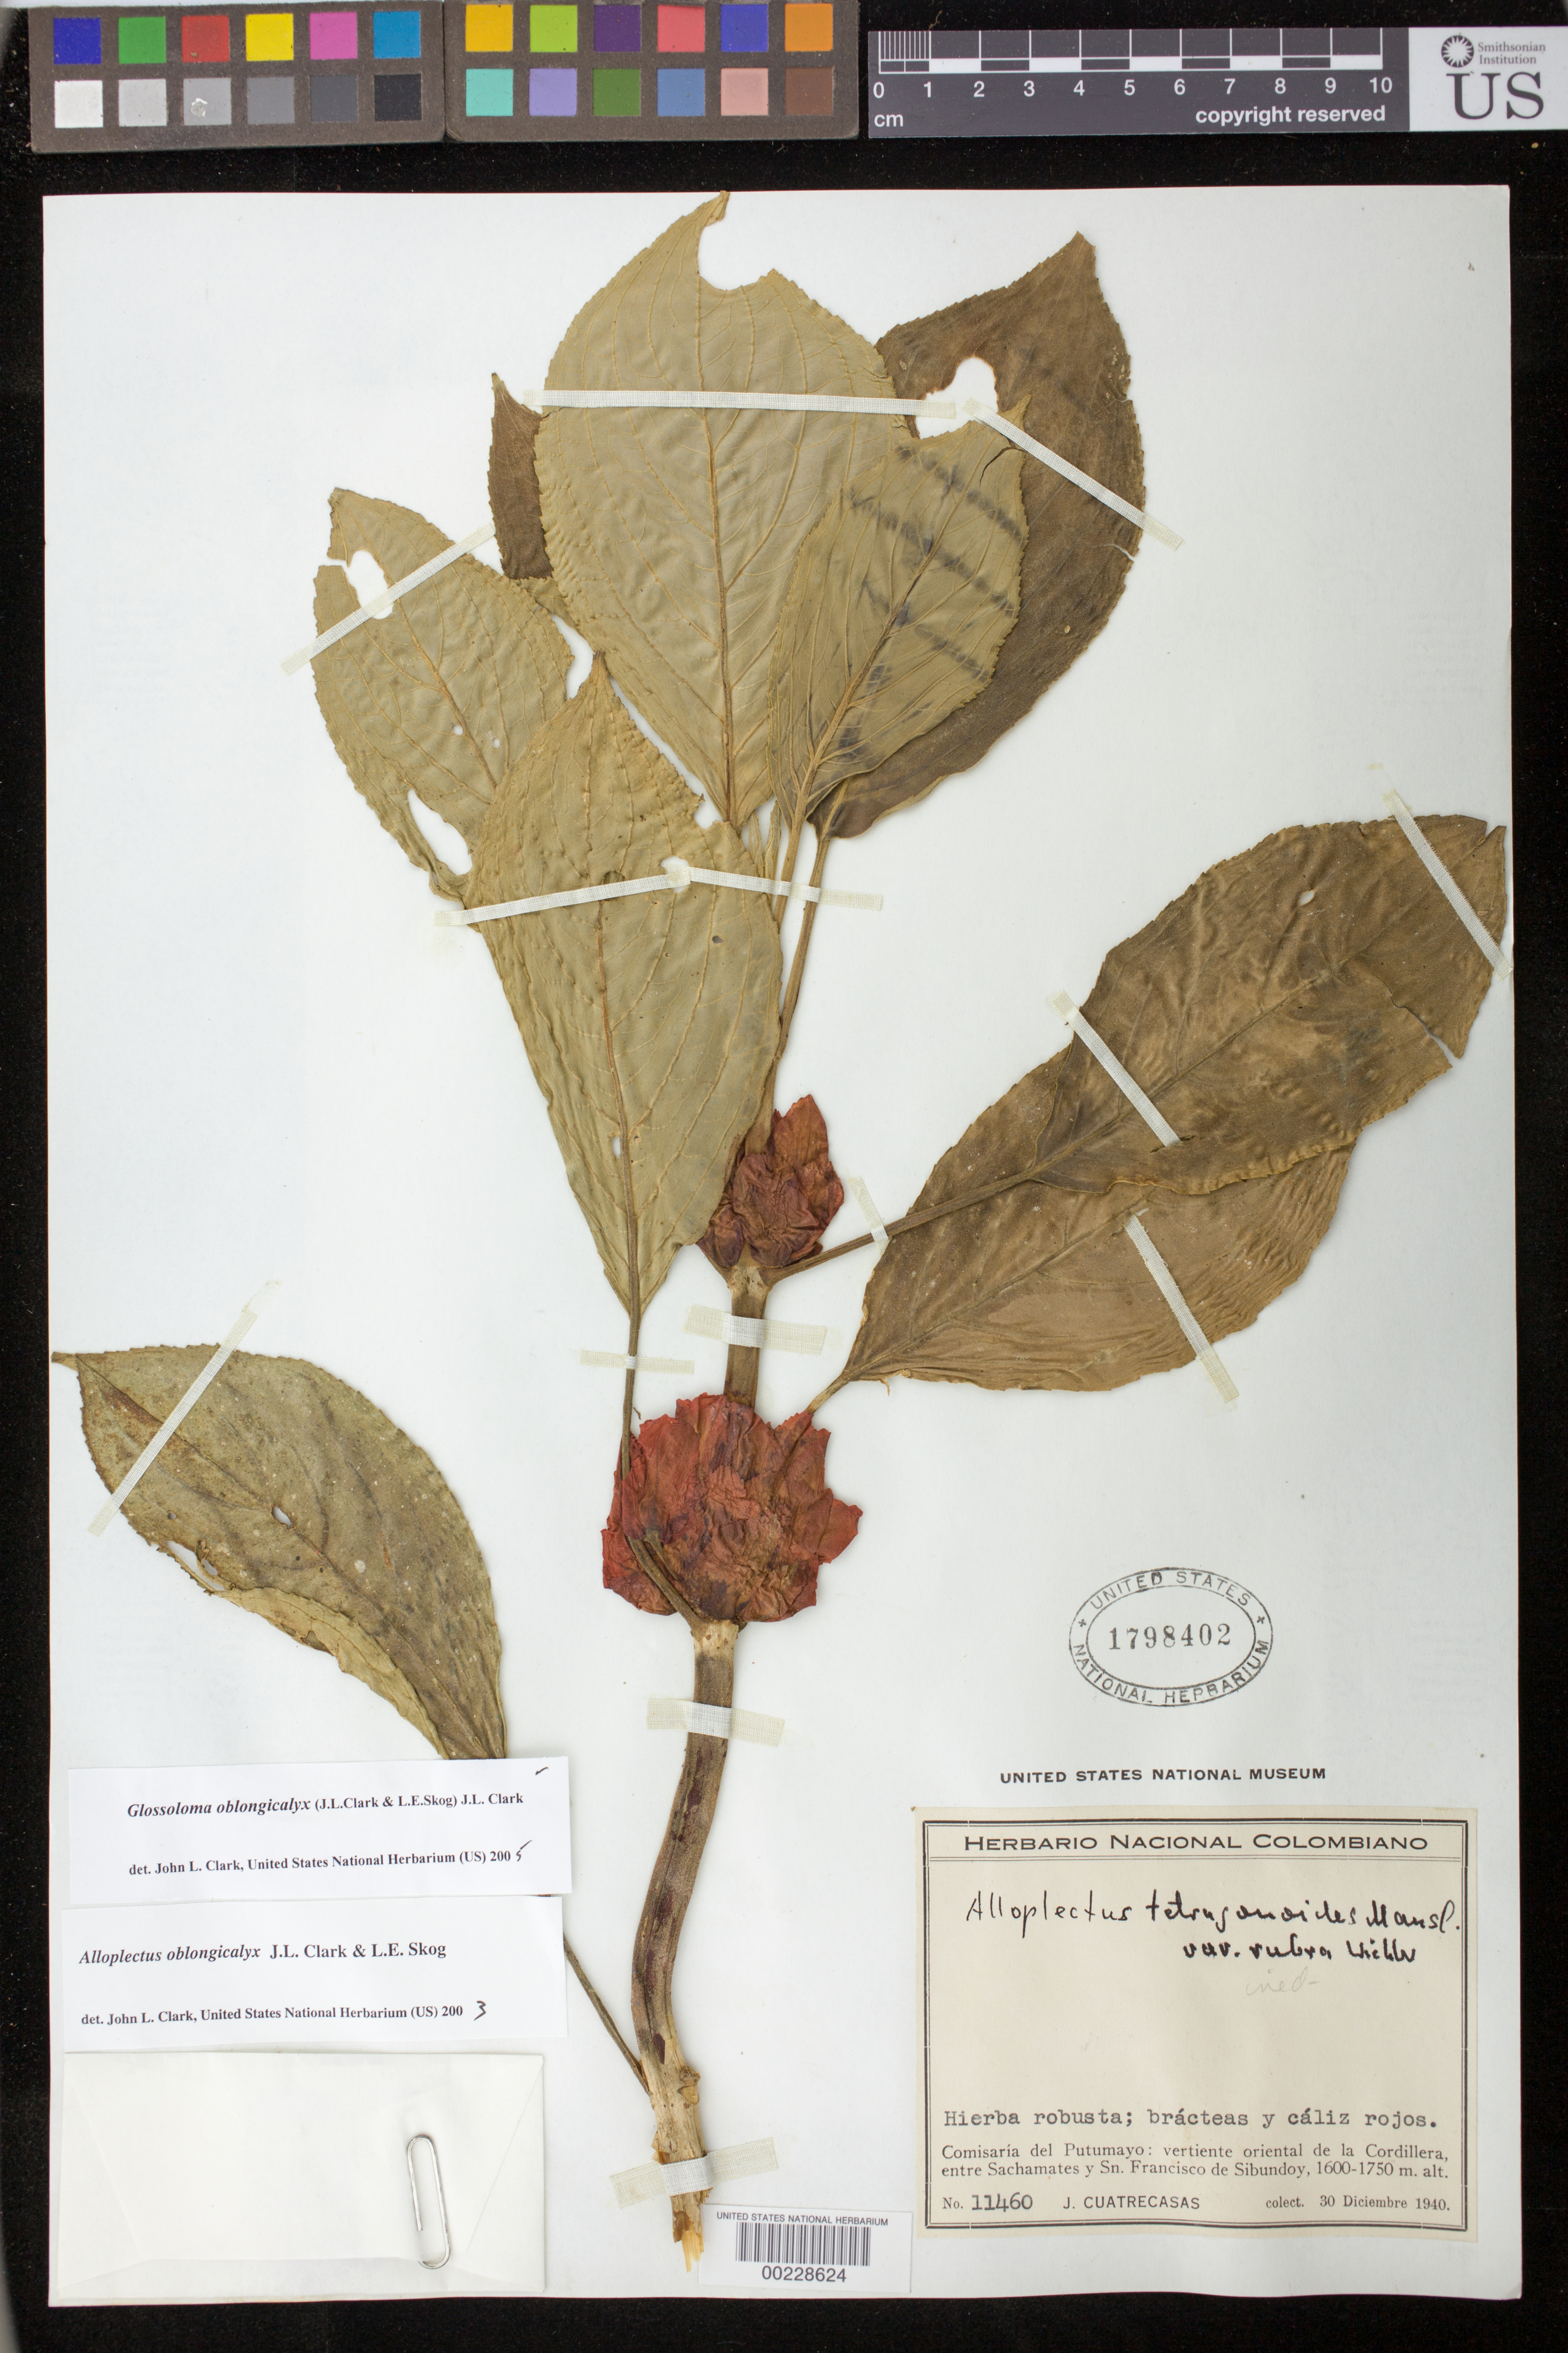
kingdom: Plantae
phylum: Tracheophyta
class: Magnoliopsida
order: Lamiales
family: Gesneriaceae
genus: Glossoloma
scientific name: Glossoloma oblongicalyx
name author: (J.L. Clark & L.E. Skog) J.L. Clark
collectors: J. Cuatrecasas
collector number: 11460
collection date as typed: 30 Dec 1940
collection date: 1940-12-30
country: Colombia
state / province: Putumayo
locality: Vertiente oriental de la Cordillera, entre Sachamates y San Francisco de Sibundoy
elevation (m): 1600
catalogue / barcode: US 1798402